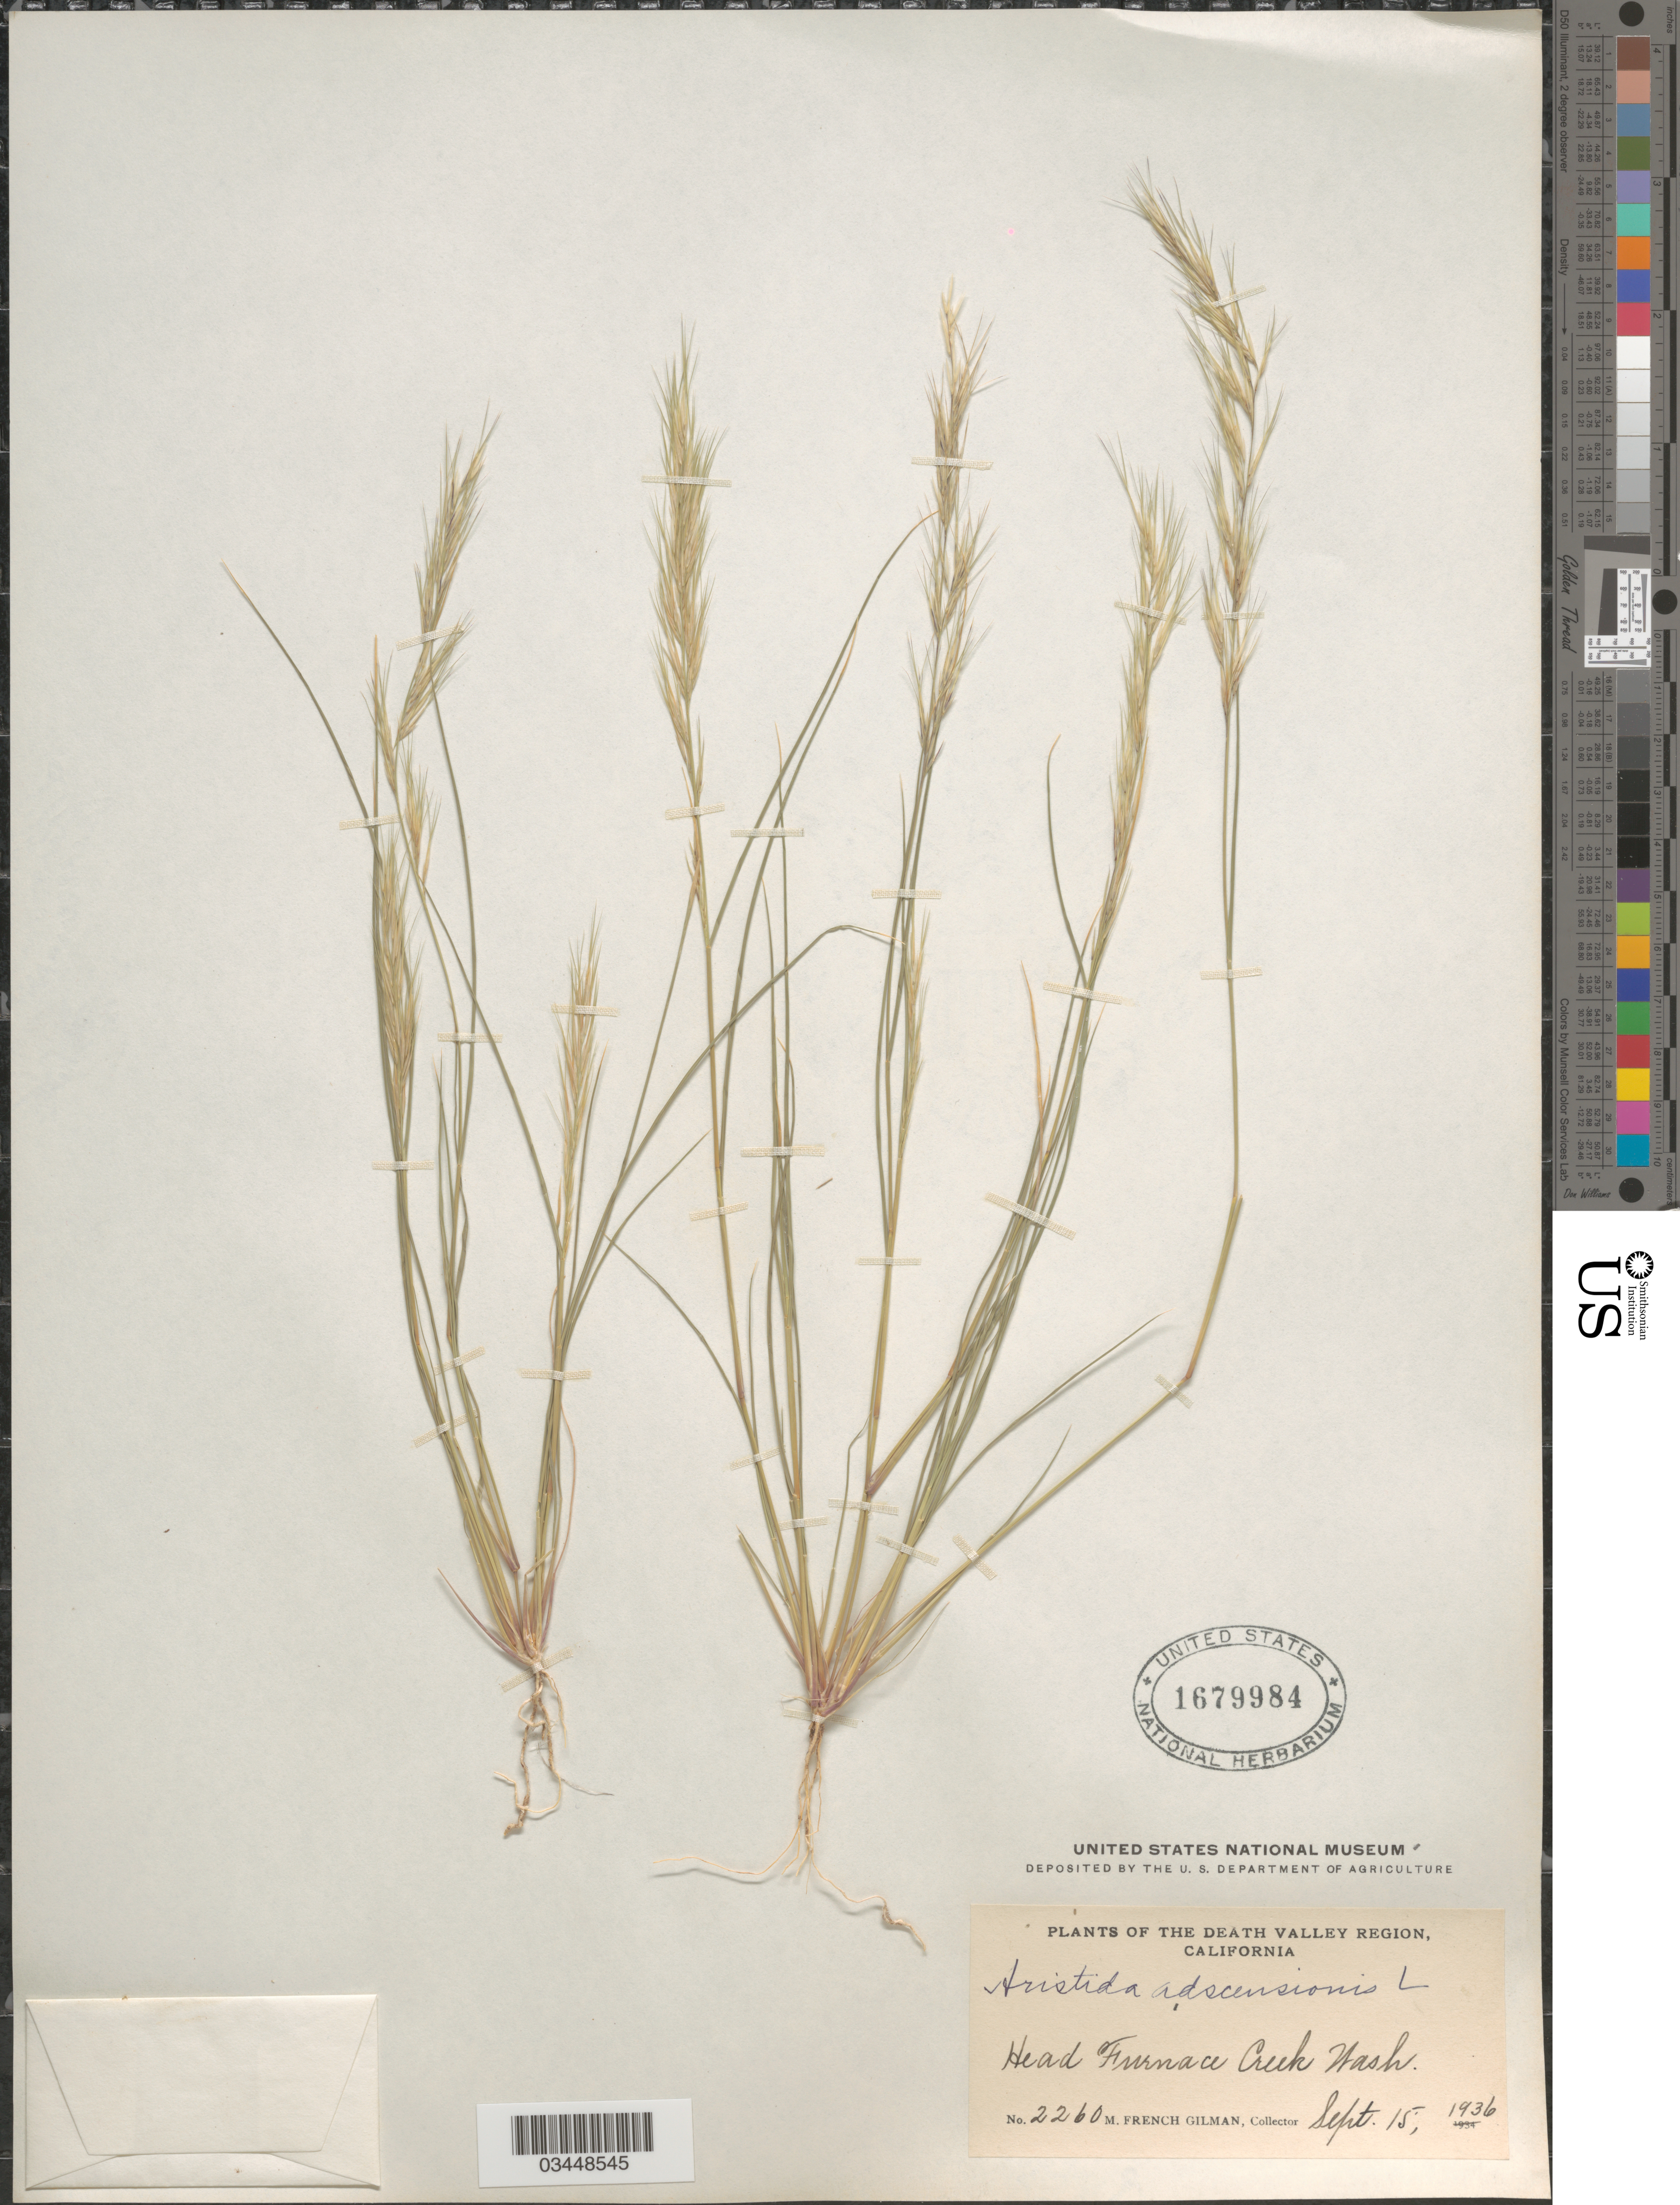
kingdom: Plantae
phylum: Tracheophyta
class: Liliopsida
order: Poales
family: Poaceae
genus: Aristida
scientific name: Aristida adscensionis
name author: L.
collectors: M. F. Gilman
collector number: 2260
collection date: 1936-09-15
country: United States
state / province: California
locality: The Death Valley Region. Head Furnace Creek Wash.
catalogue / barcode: US 1679984